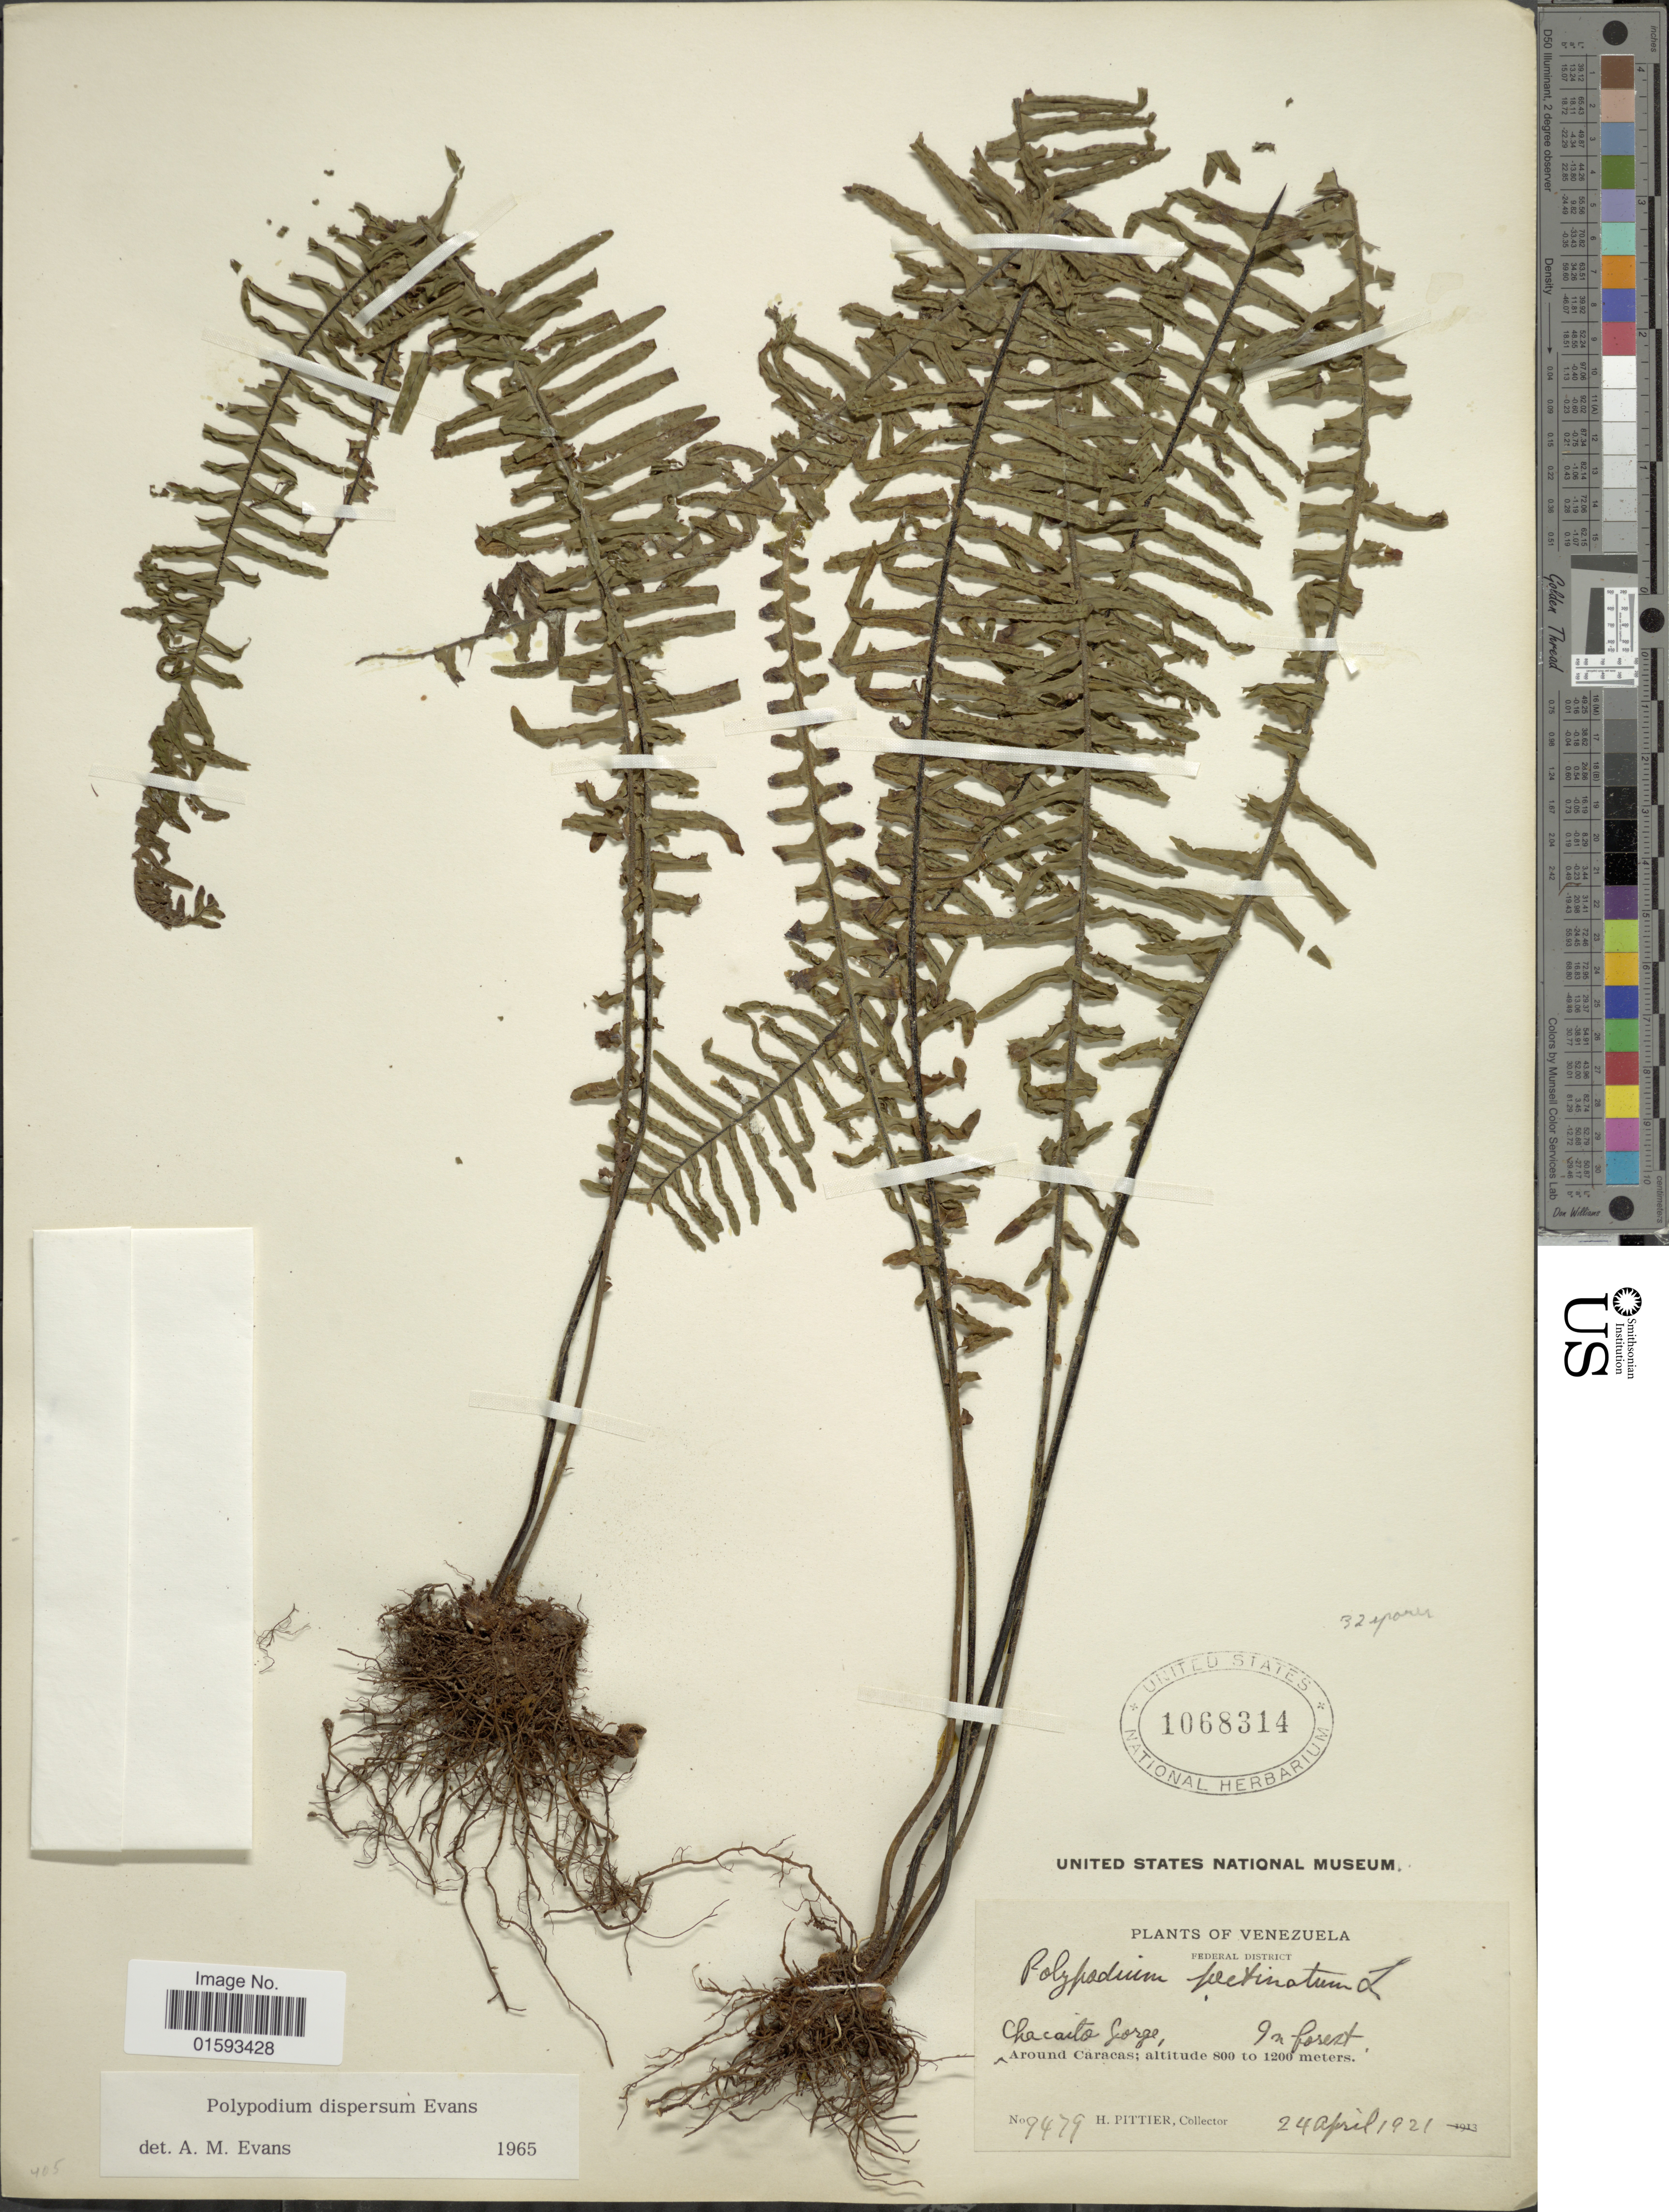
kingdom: Plantae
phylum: Tracheophyta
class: Polypodiopsida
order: Polypodiales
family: Polypodiaceae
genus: Pecluma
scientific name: Pecluma dispersa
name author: (A.M. Evans) M.G. Price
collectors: H. F. Pittier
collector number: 9479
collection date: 1921-04-24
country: Venezuela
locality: Federal District, Chacaito Gorge,in forest, Around Caracas.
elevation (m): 800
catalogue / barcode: US 1068314